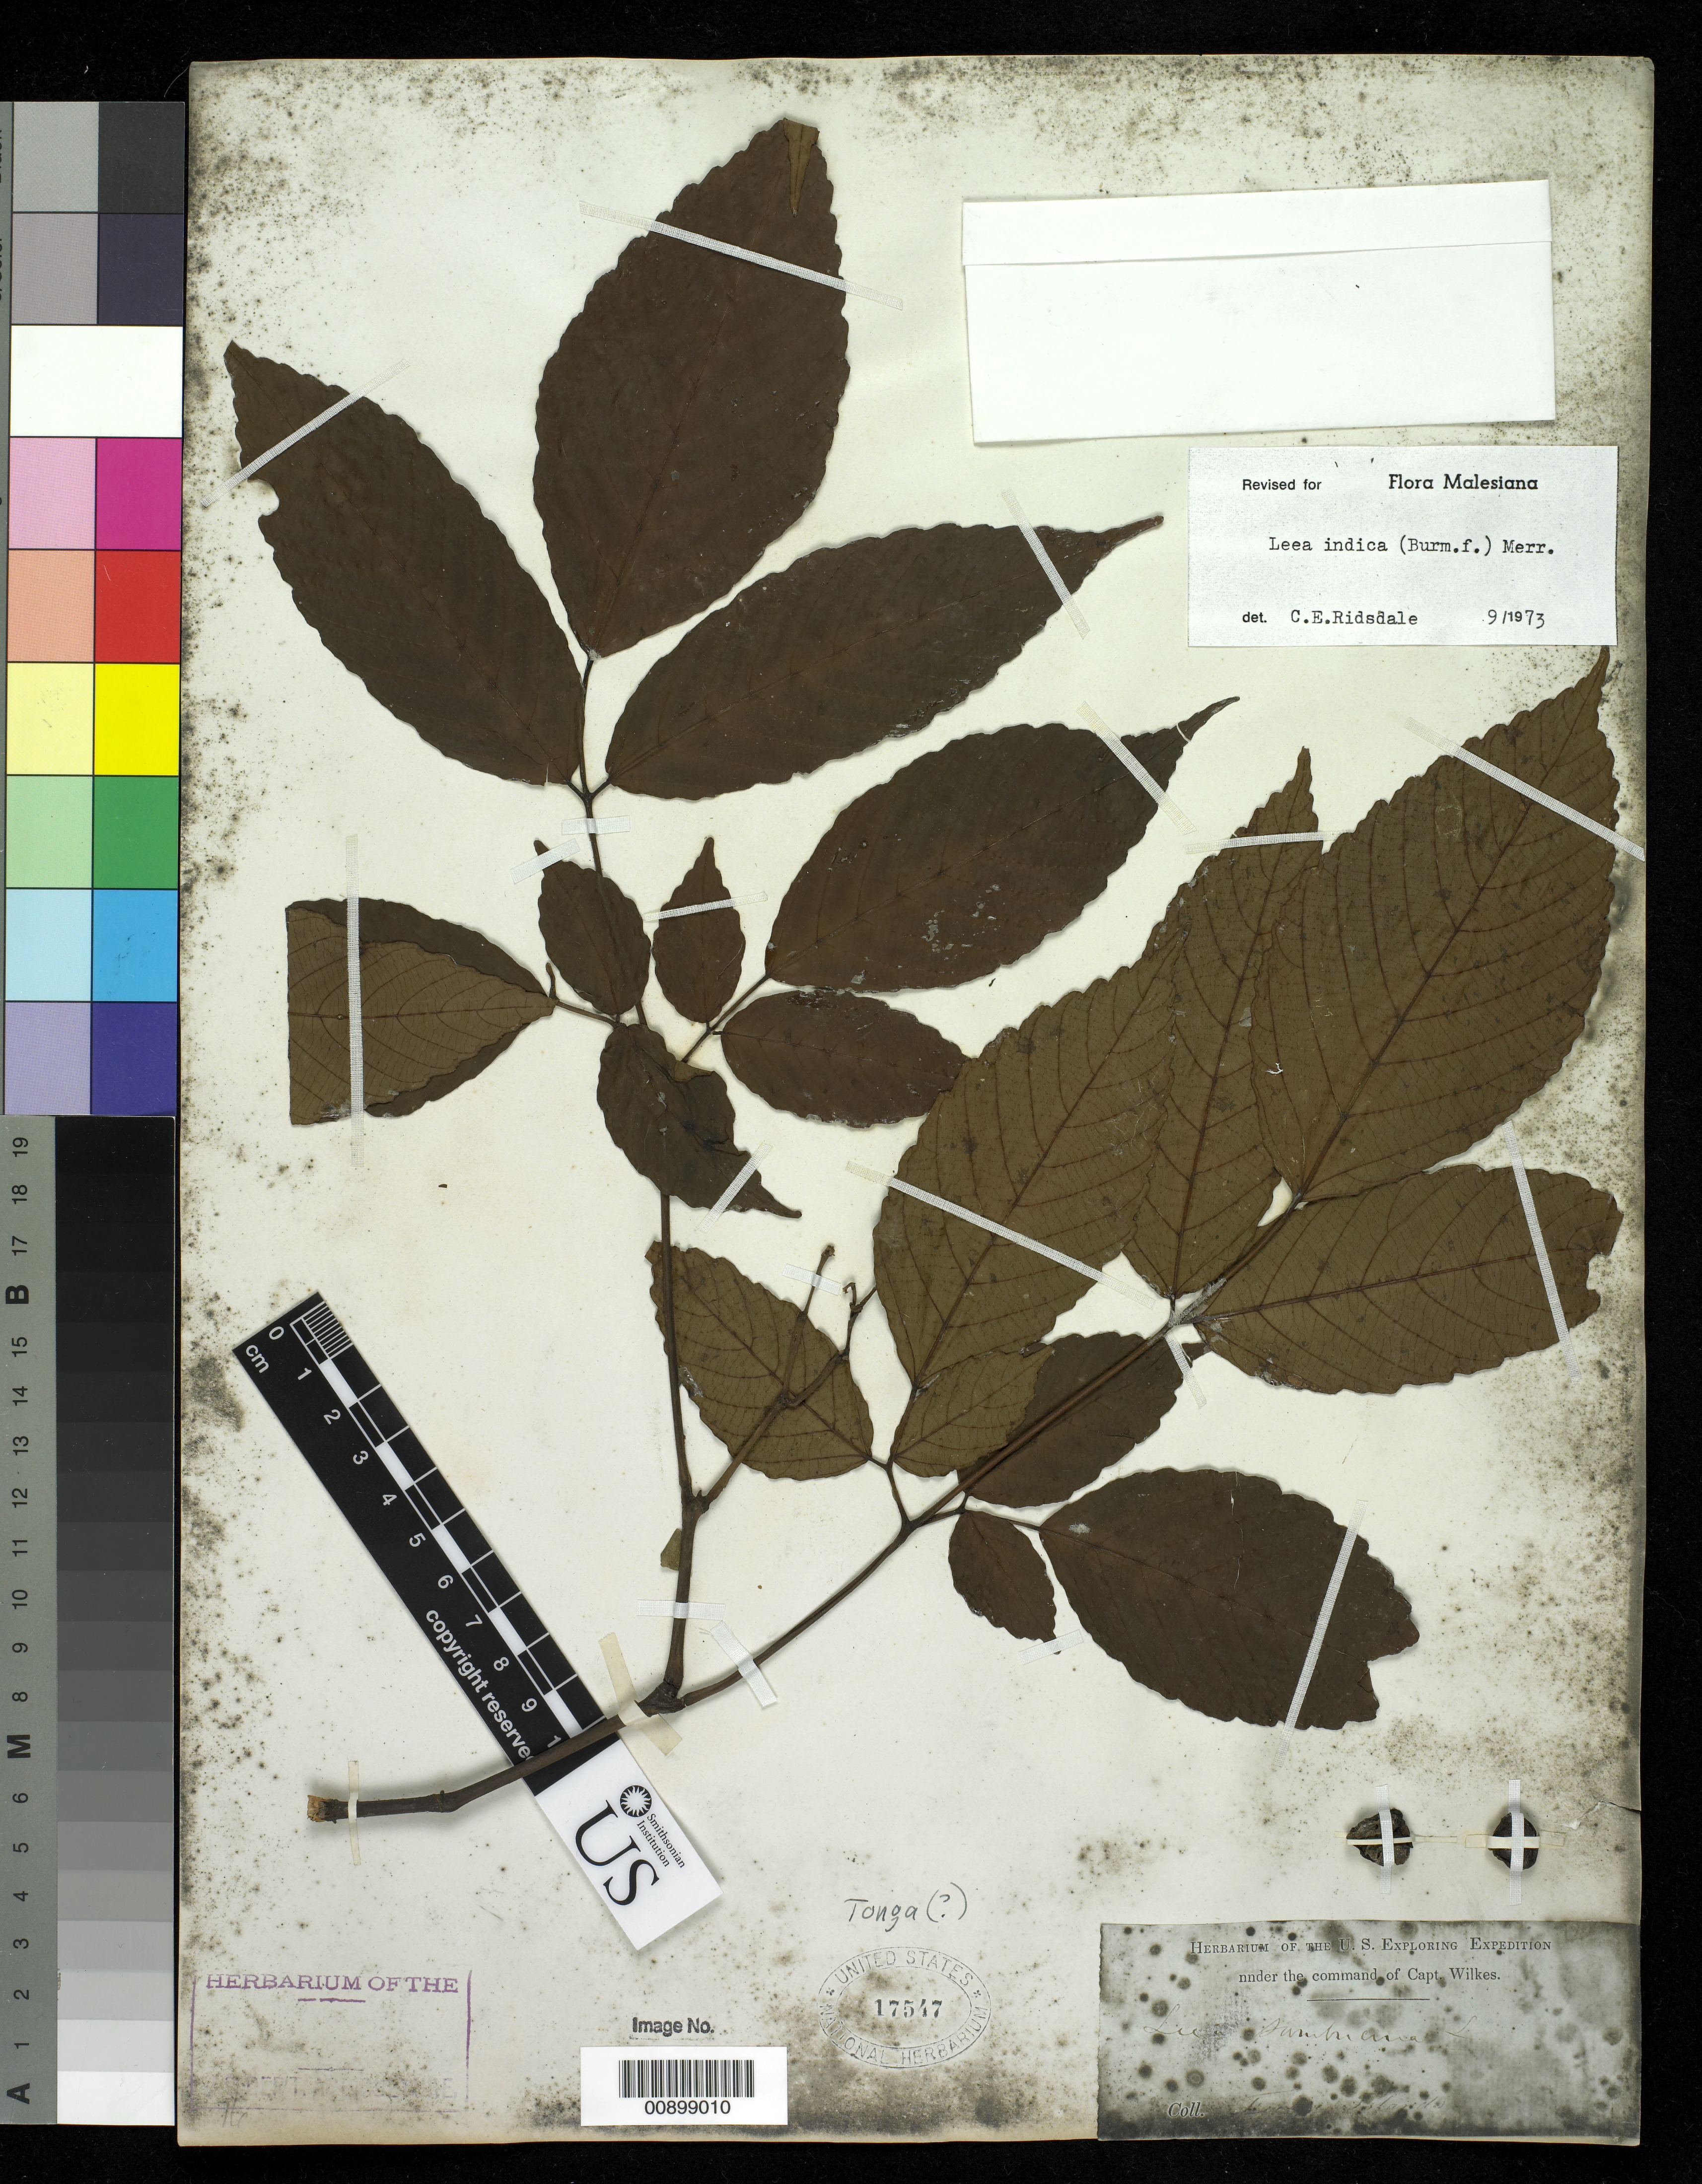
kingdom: Plantae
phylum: Tracheophyta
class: Magnoliopsida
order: Vitales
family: Vitaceae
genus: Leea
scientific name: Leea indica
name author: (Burm. f.) Merr.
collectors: Wilkes Explor. Exped.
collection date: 1838/1842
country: Fiji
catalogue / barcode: US 17547